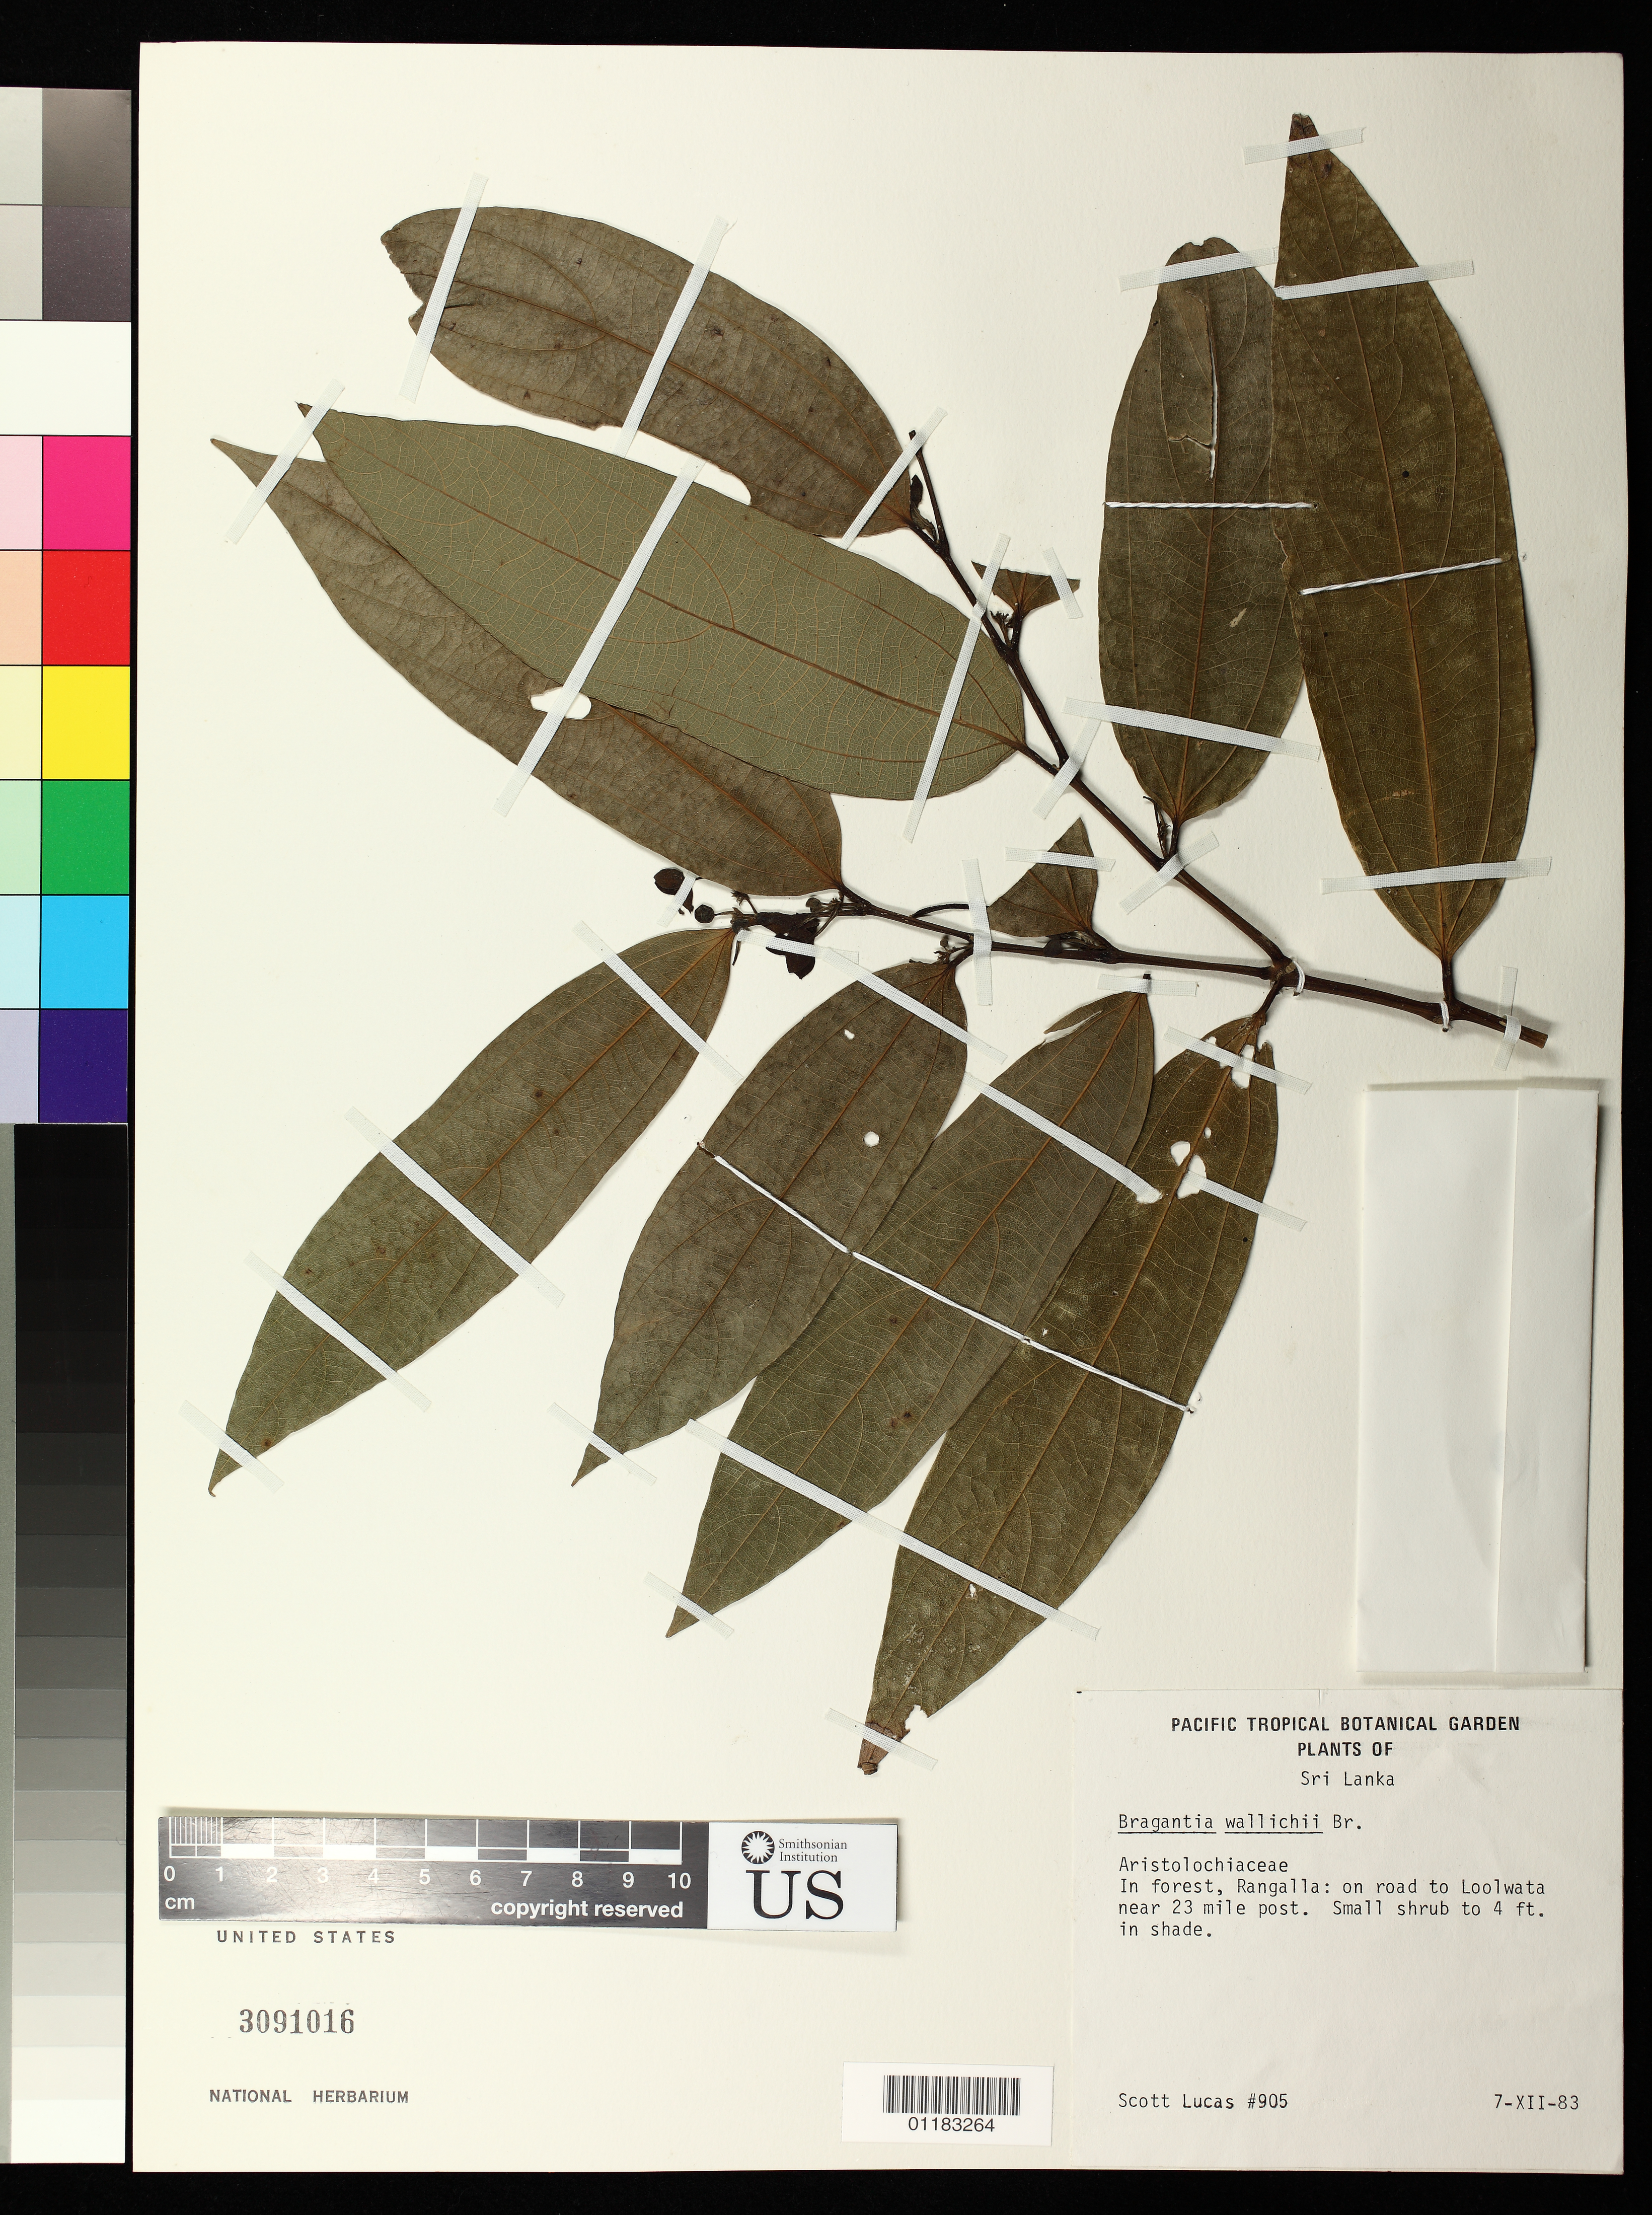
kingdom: Plantae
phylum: Tracheophyta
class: Magnoliopsida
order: Piperales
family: Aristolochiaceae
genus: Thottea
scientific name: Thottea siliquosa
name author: (Lam.) Ding Hou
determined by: Strong, Mark T., (BOT), Smithsonian Institution - National Museum of Natural History (UNITED STATES)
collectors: S. Lucas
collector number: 905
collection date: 1983-12-07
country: Sri Lanka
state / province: Sabaragamuwa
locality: Rangalla: on road to Loolwata near 23 mile post.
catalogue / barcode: US 3091016